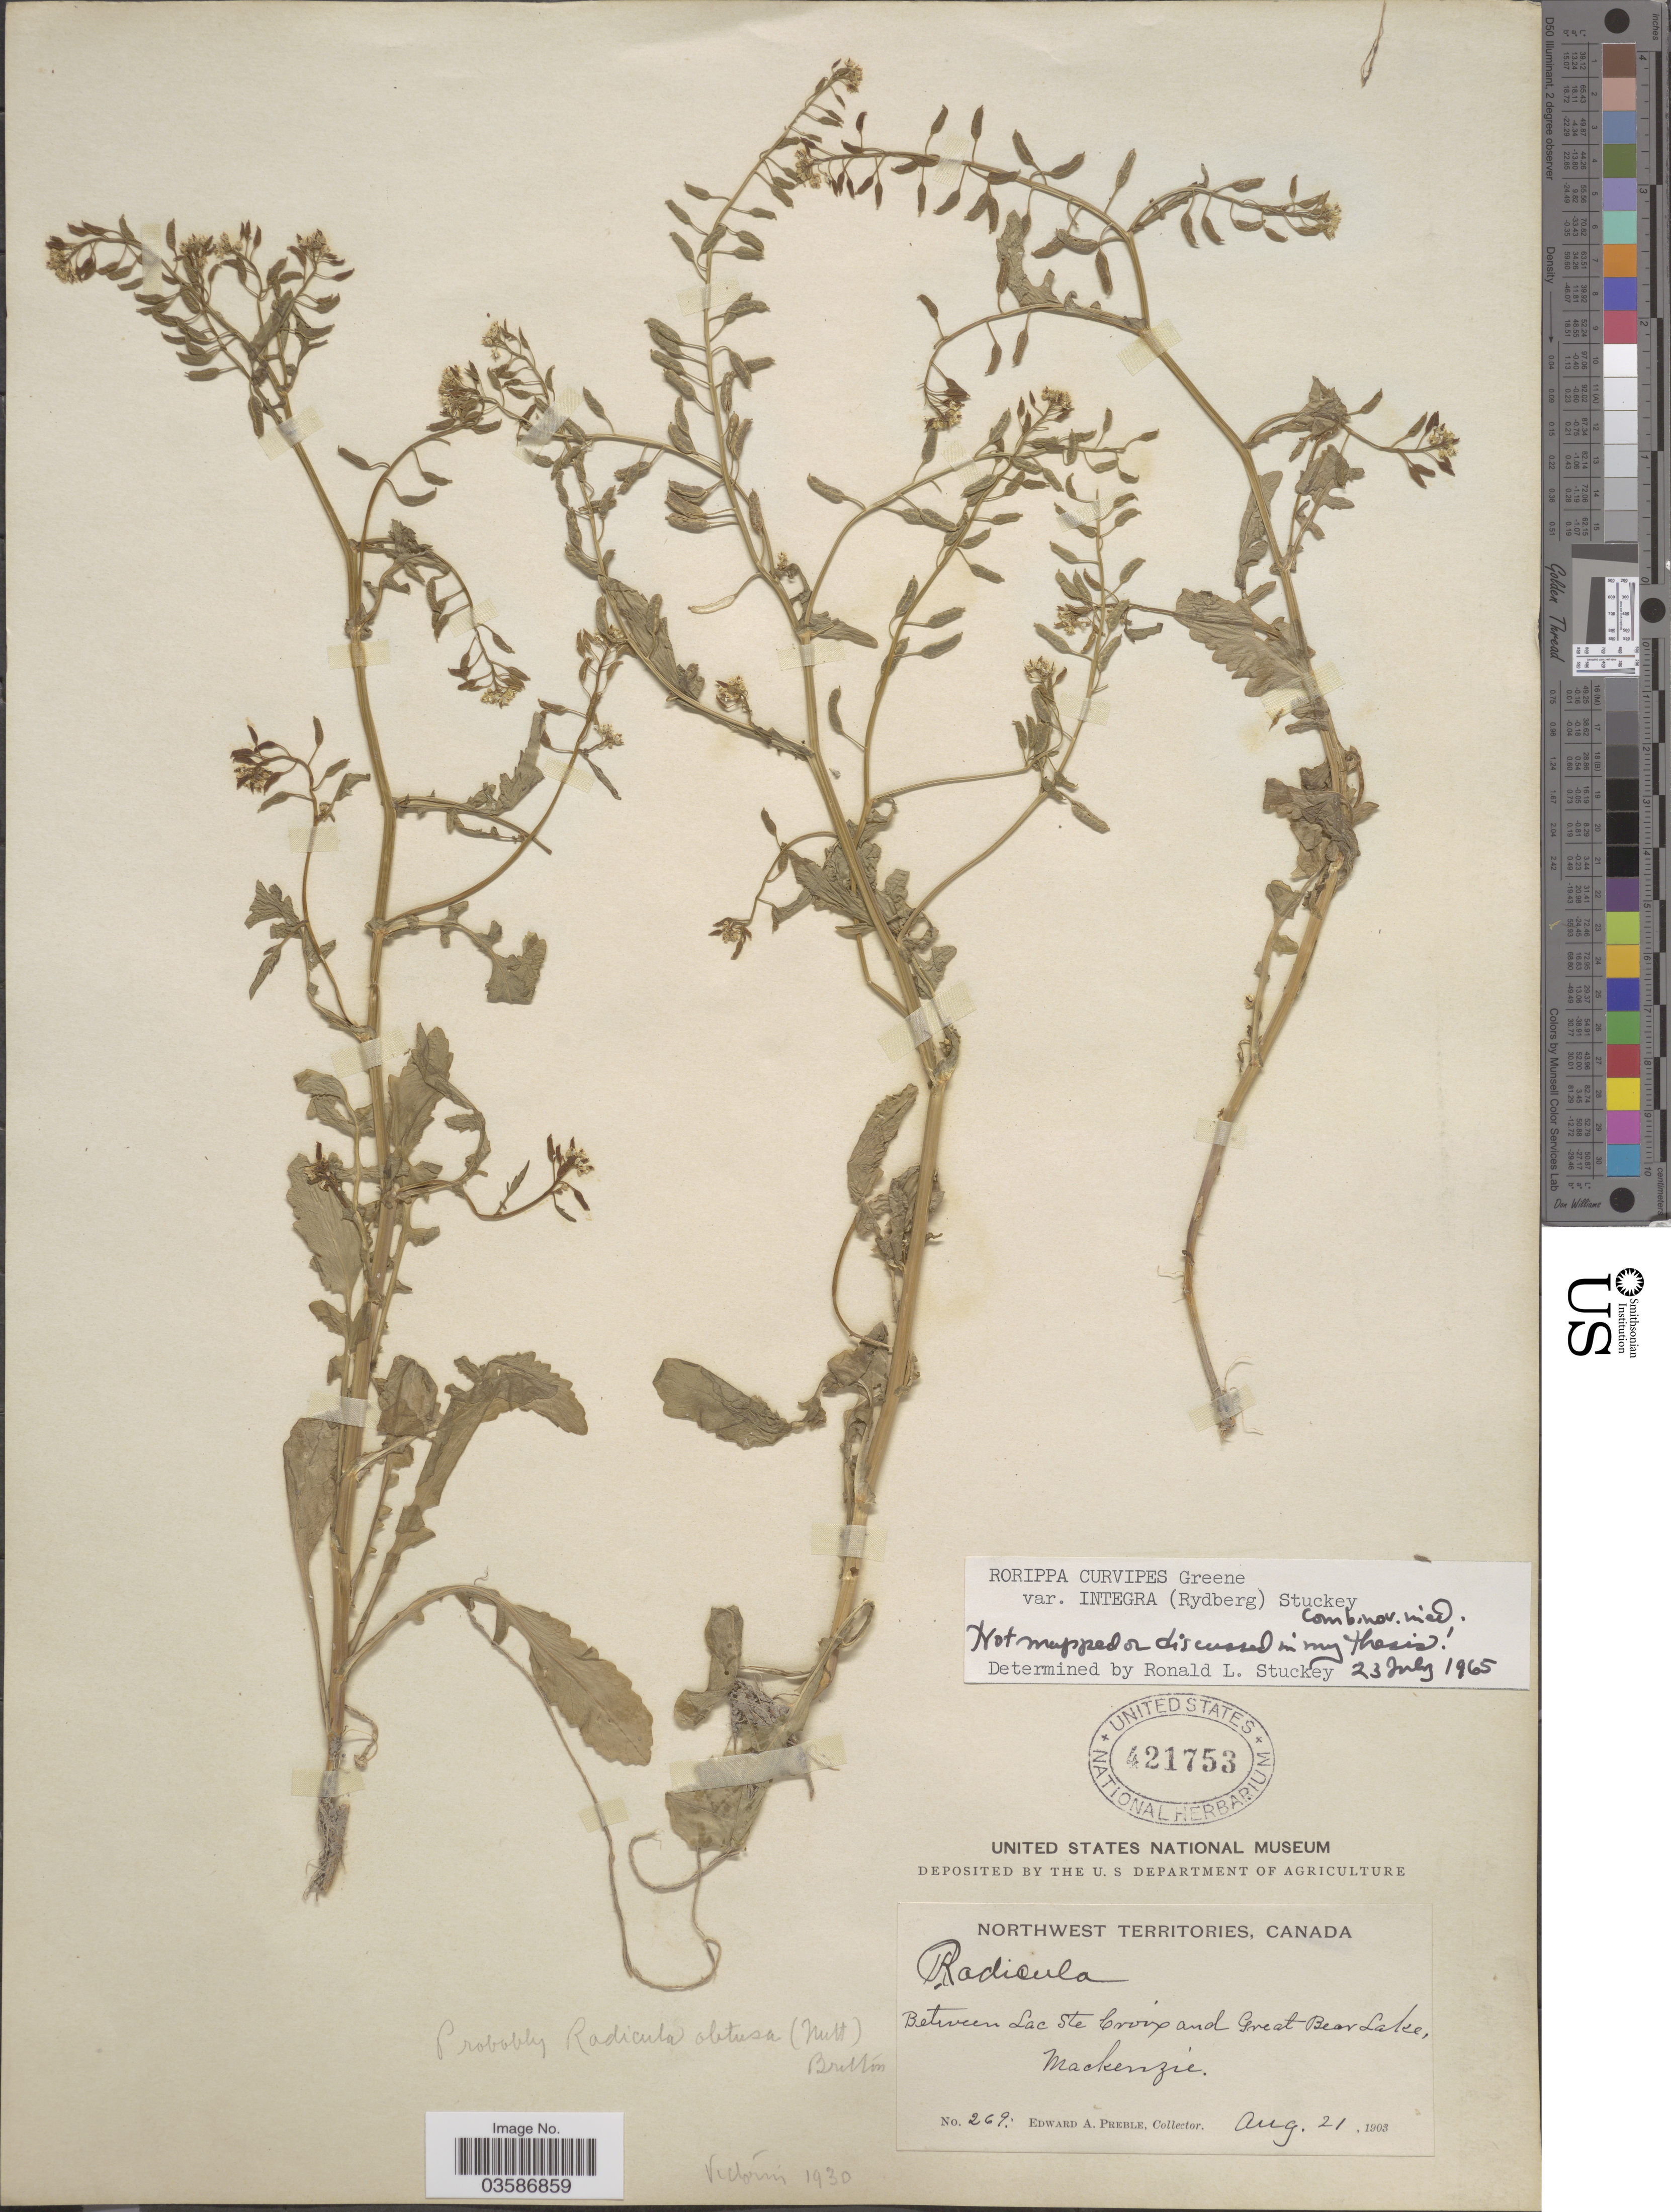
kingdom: Plantae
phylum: Tracheophyta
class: Magnoliopsida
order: Brassicales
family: Brassicaceae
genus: Rorippa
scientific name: Rorippa curvipes var. integra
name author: (Rydb.) Stuckey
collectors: E. Preble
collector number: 269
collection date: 1903-08-21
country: Canada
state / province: Northwest Territories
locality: Between Lac Ste Croix and Great Bear Lake, Mackenzie.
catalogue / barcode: US 421753